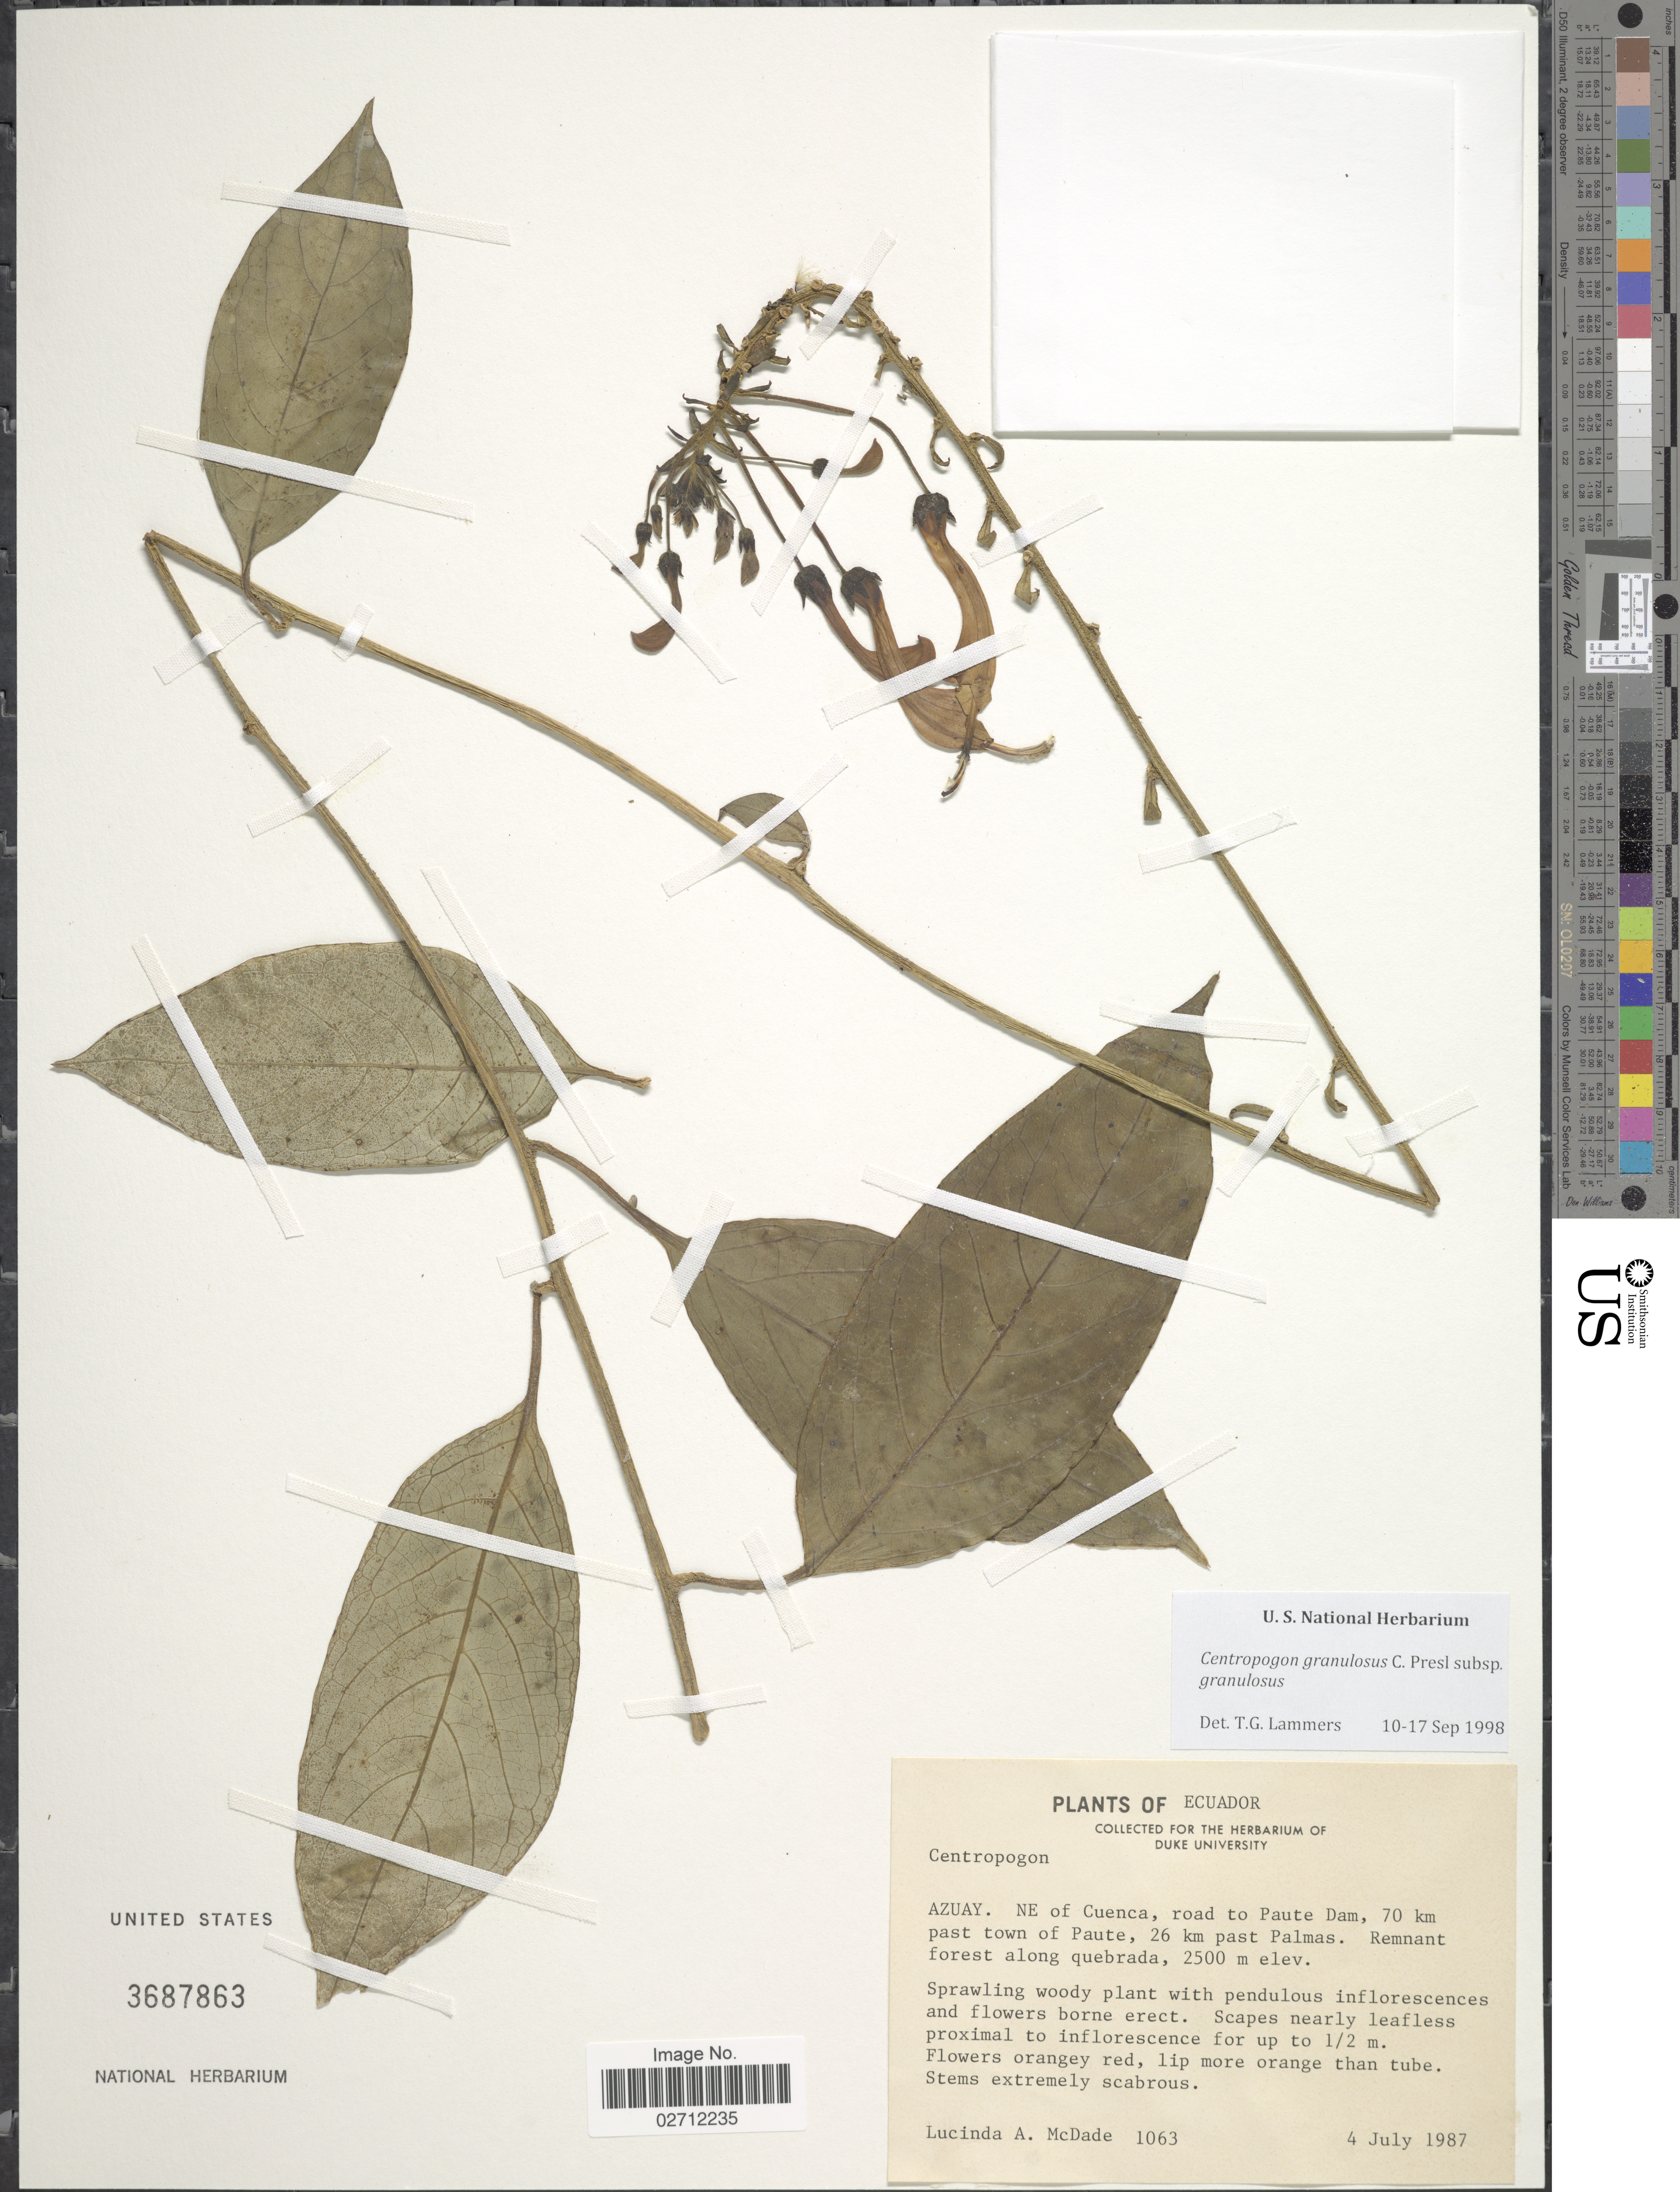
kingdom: Plantae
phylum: Tracheophyta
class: Magnoliopsida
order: Asterales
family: Campanulaceae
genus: Centropogon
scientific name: Centropogon granulosus subsp. granulosus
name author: C. Presl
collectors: L. McDade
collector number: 1063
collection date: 1987-07-04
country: Ecuador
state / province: Azuay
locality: NE of Cuenca, road to Paute Dam, 70 km past town of Paute, 26 km past Palmas, remnant forest along quebrada.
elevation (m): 2500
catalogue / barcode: US 3687863